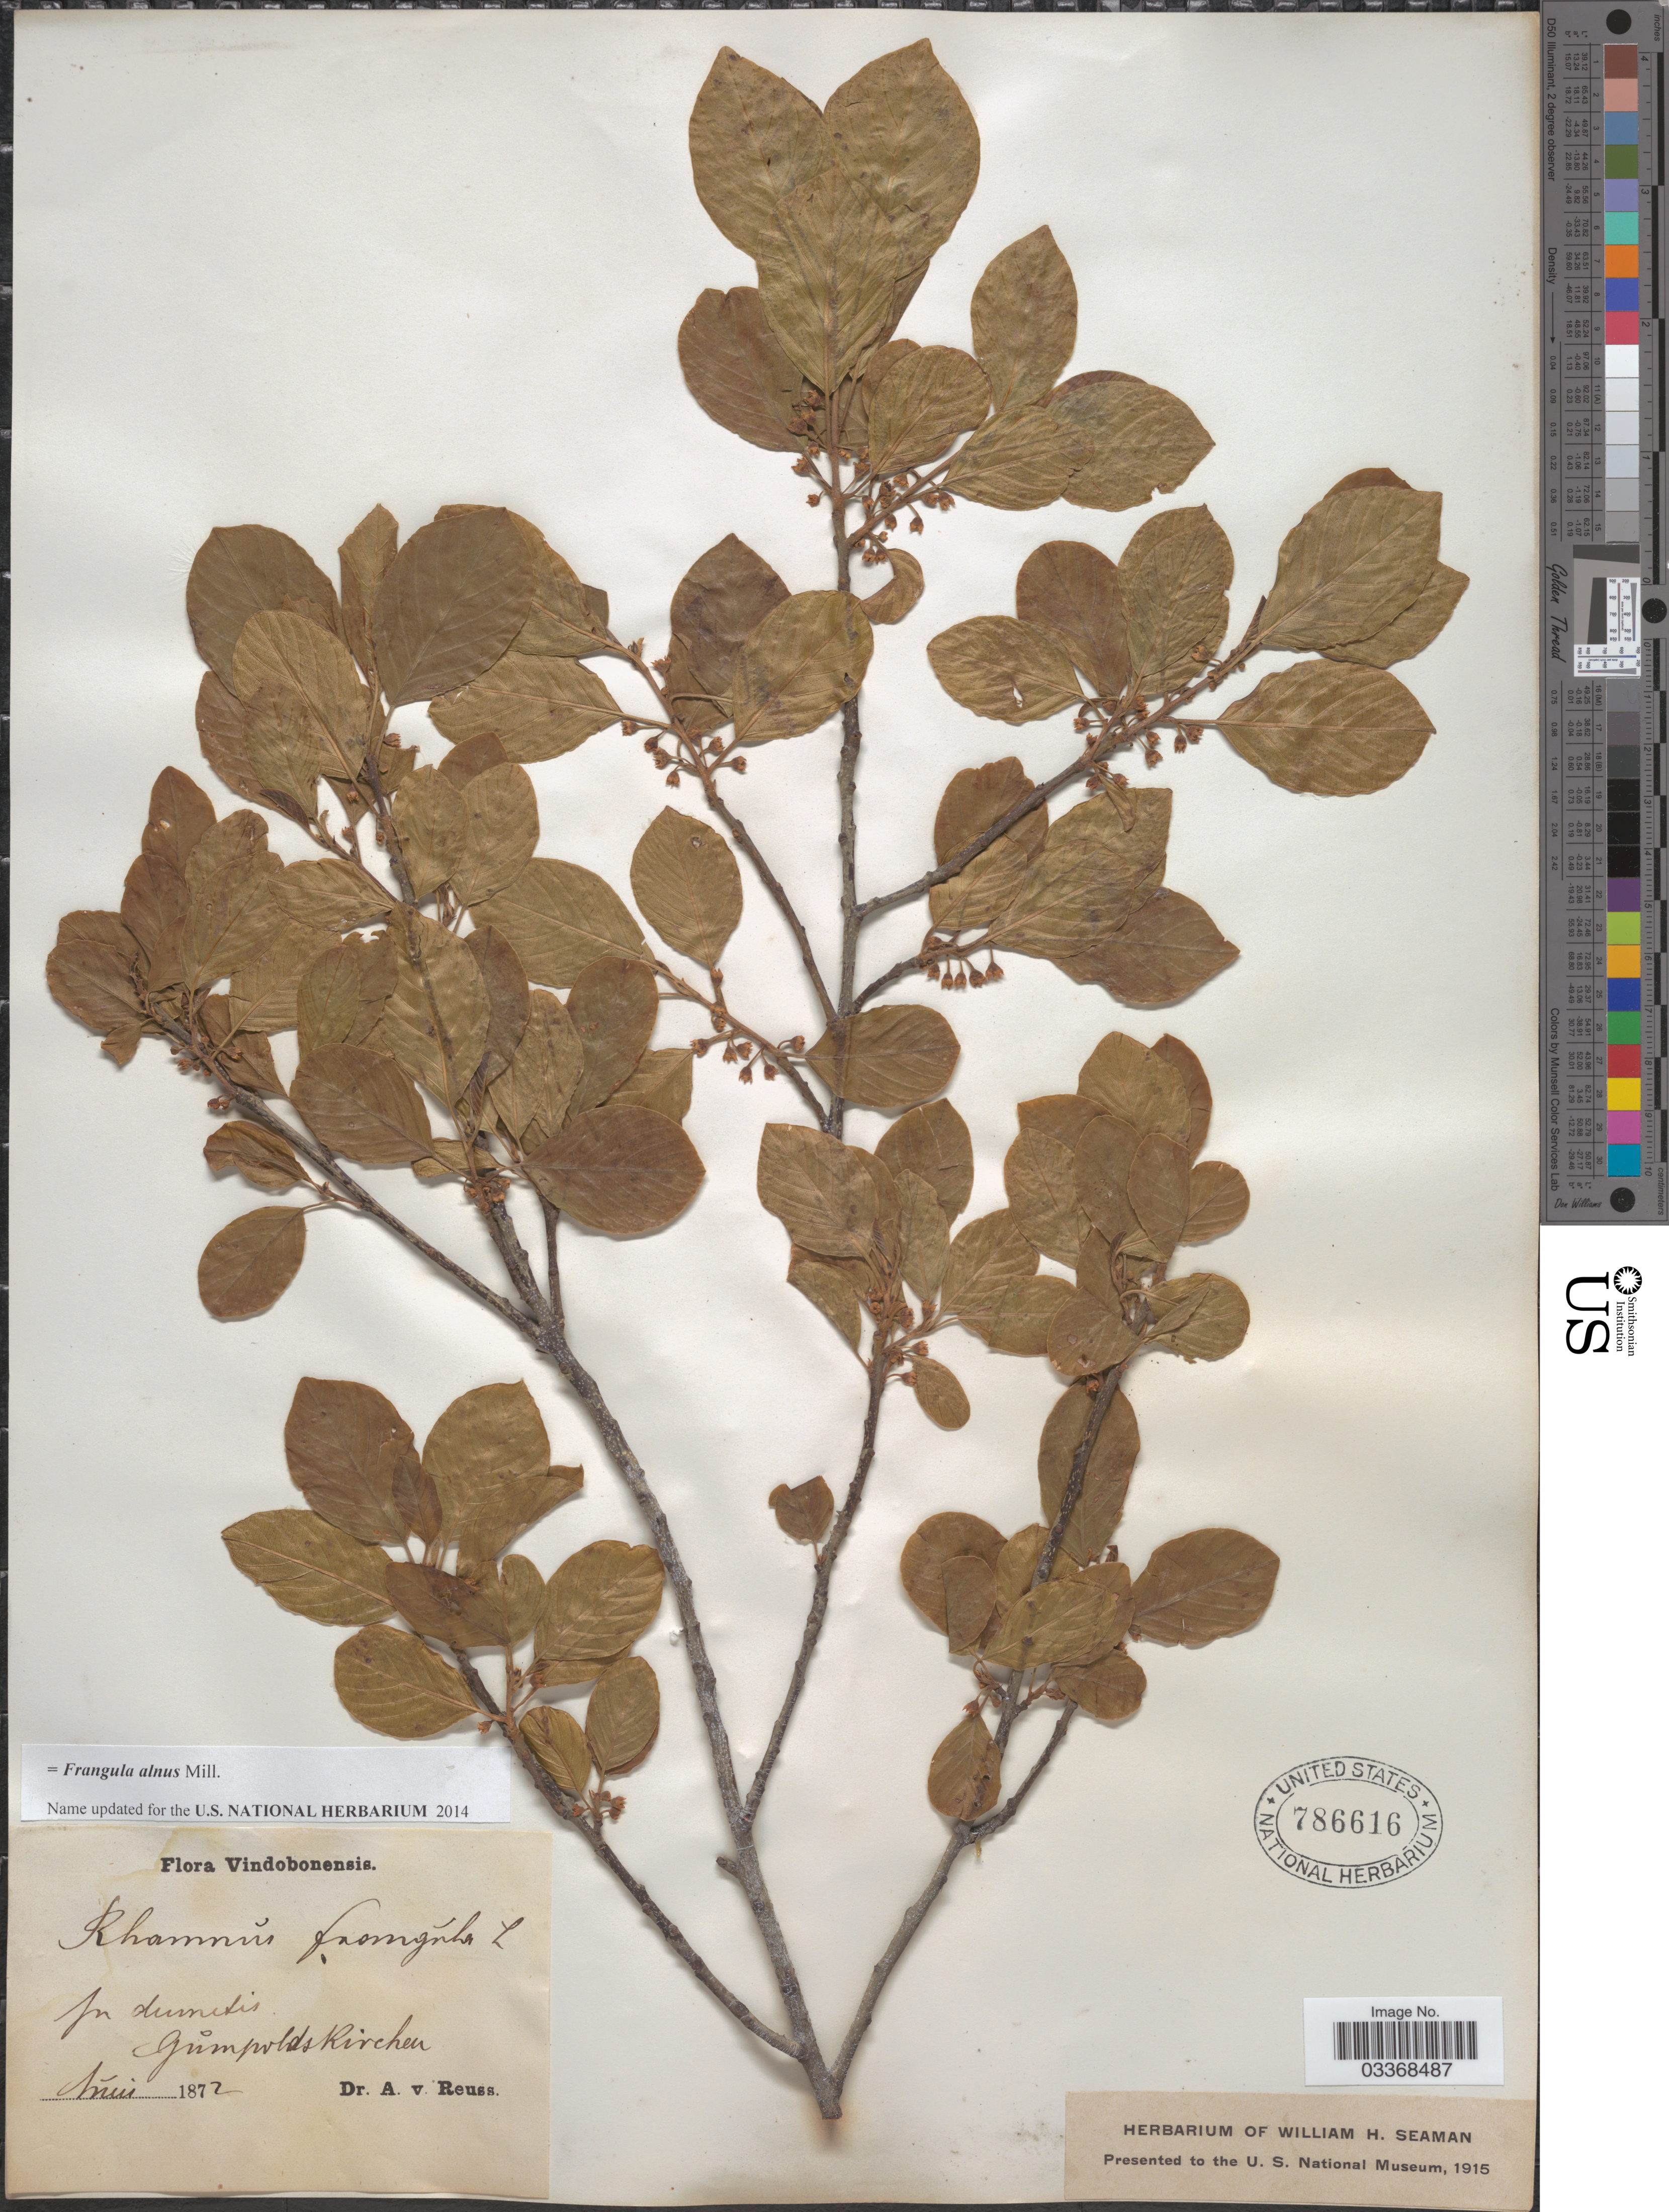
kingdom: Plantae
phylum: Tracheophyta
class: Magnoliopsida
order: Rosales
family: Rhamnaceae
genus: Frangula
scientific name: Frangula alnus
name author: Mill.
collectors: A. Reuss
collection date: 1872-06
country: Austria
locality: Vindobonensis. In dumetis gumpoldskirchen.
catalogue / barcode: US 786616